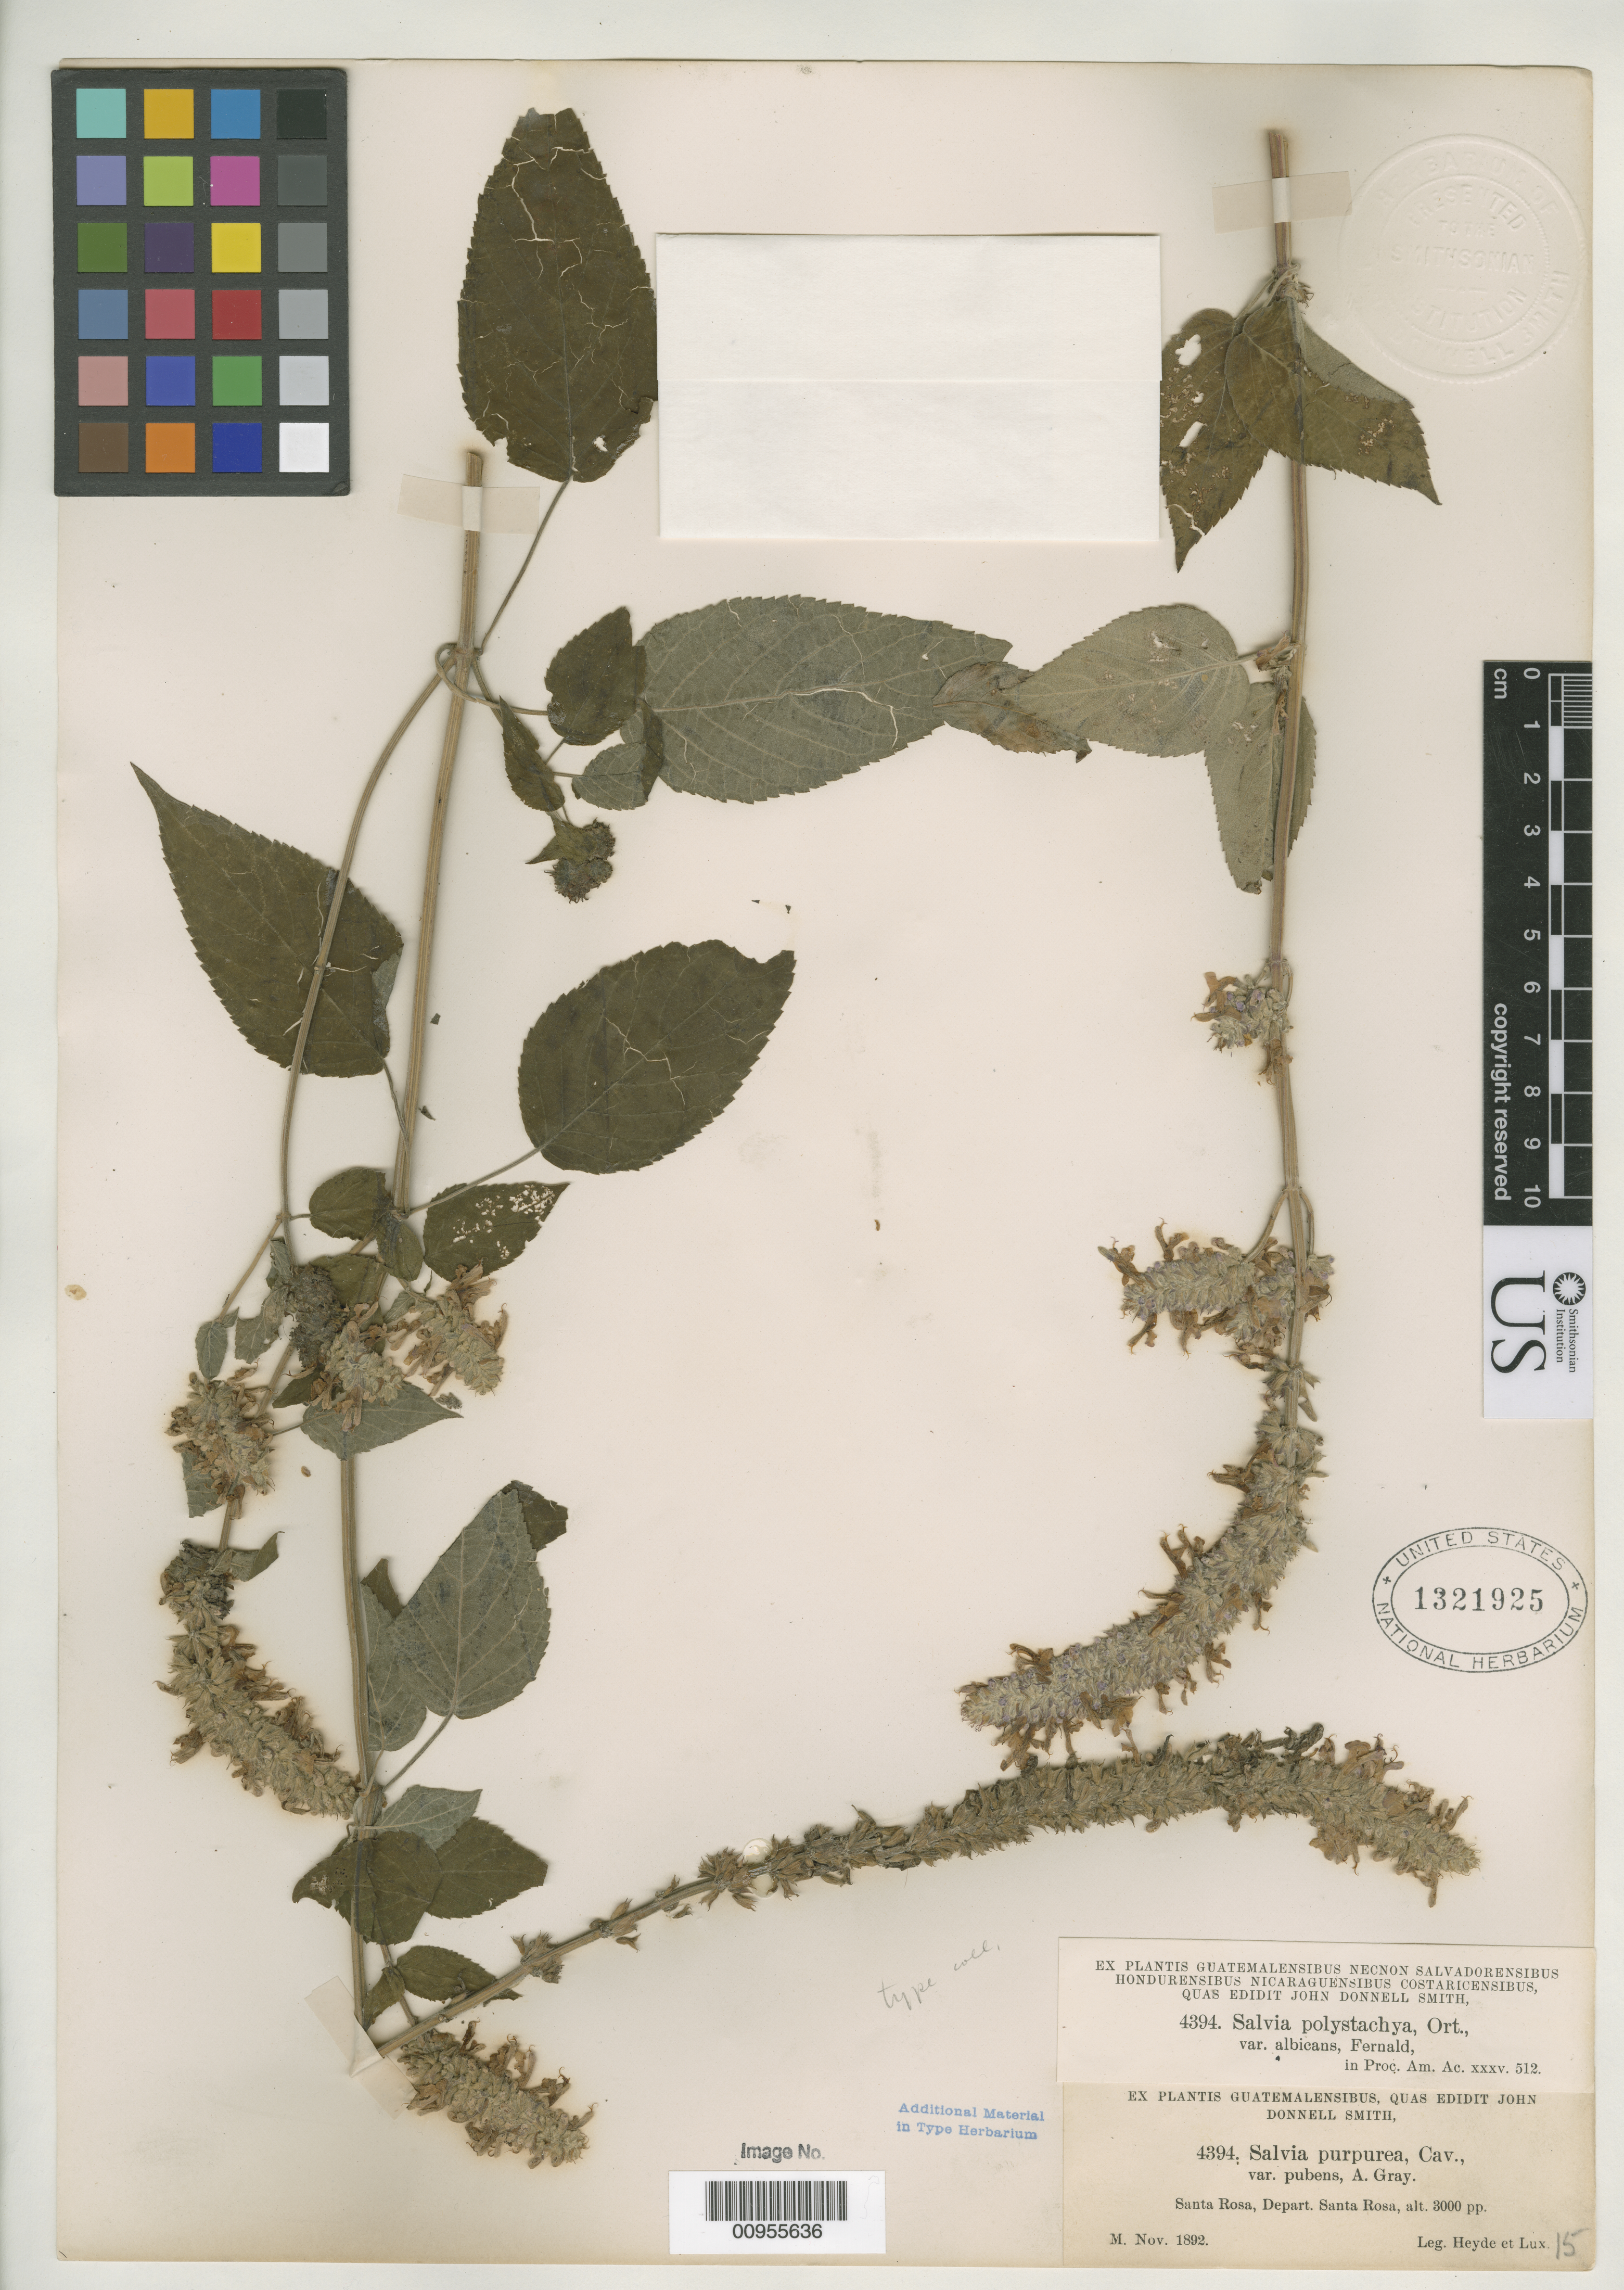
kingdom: Plantae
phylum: Tracheophyta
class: Magnoliopsida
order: Lamiales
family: Lamiaceae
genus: Salvia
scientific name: Salvia polystachya var. albicans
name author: Fernald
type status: Isotype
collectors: E. T. Heyde & E. Lux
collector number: J.D.S. 4394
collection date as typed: Nov 1892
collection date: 1892-11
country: Guatemala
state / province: Santa Rosa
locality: Santa Rosa, Depart. Santa Rosa.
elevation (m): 914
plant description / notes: Specimen ex herb. John Donnell Smith.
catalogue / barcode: US 1321925